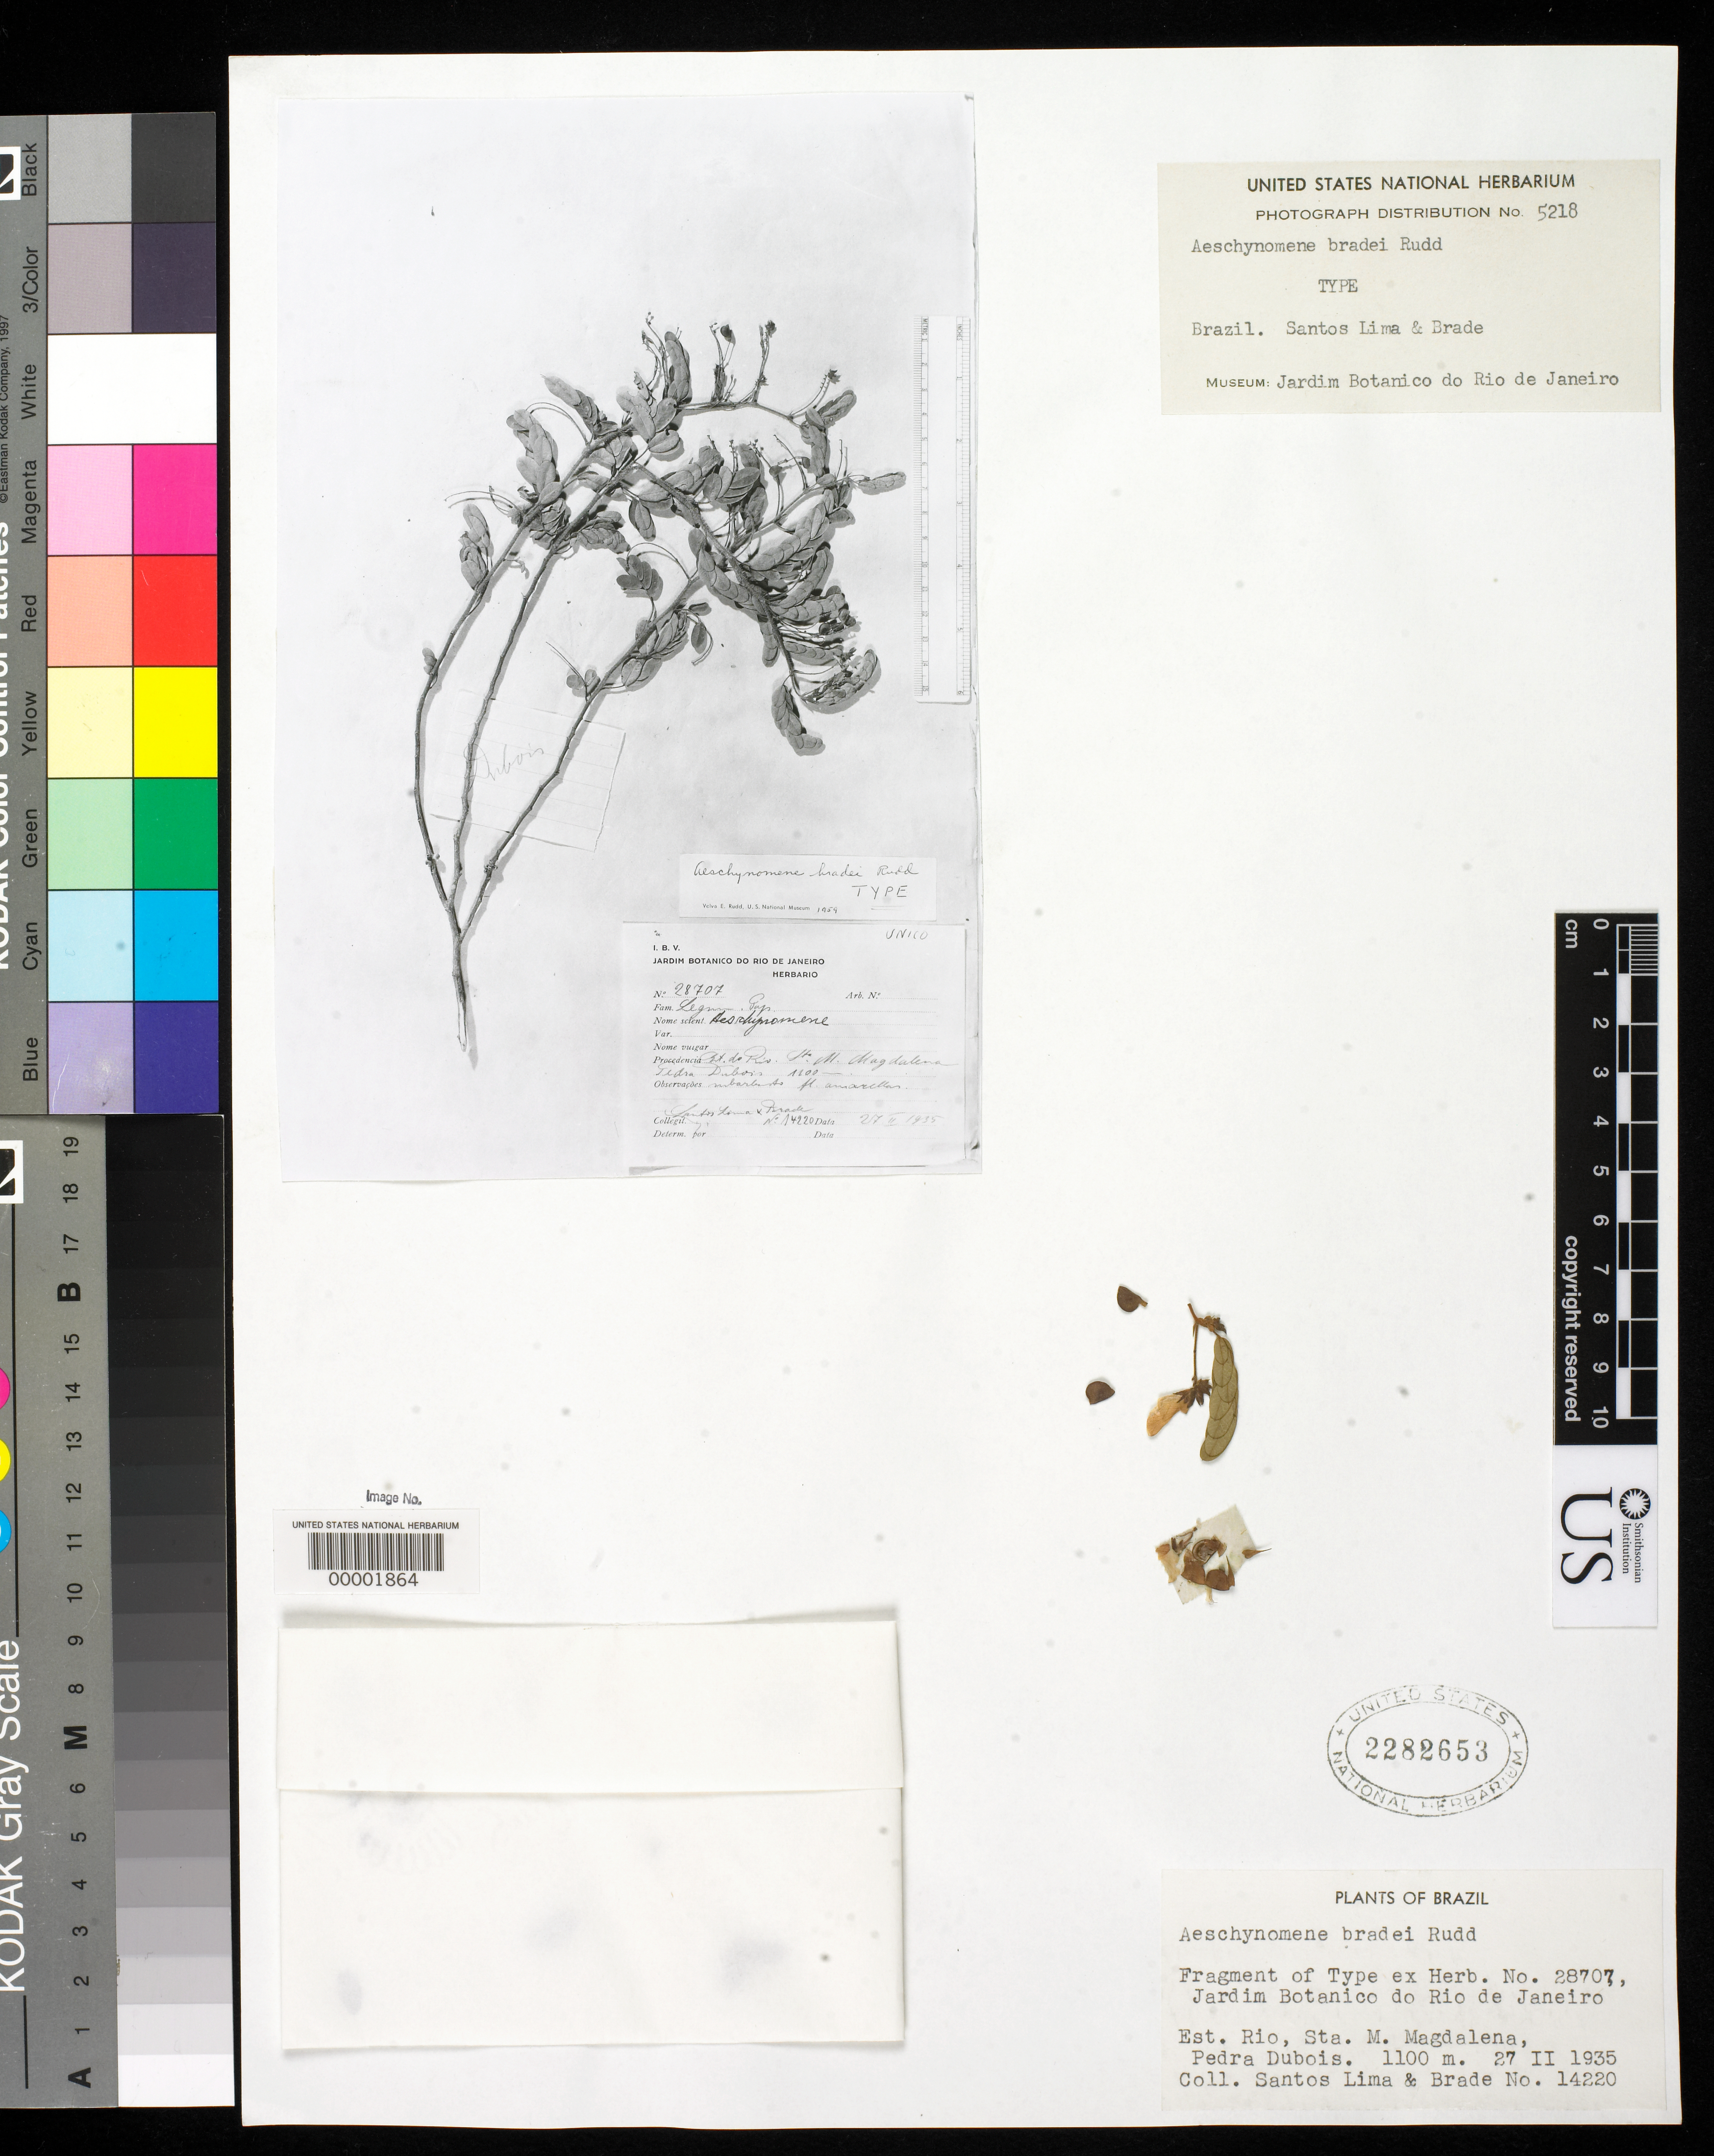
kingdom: Plantae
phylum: Tracheophyta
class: Magnoliopsida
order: Fabales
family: Fabaceae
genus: Aeschynomene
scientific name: Aeschynomene bradei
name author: Rudd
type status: Type Fragment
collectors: S. Lima & A. C. Brade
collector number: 14220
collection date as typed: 27 Feb 1935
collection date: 1935-02-27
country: Brazil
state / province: Rio de Janeiro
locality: Santa Maria Madalena, Pedra Dubois.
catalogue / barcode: US 2282653